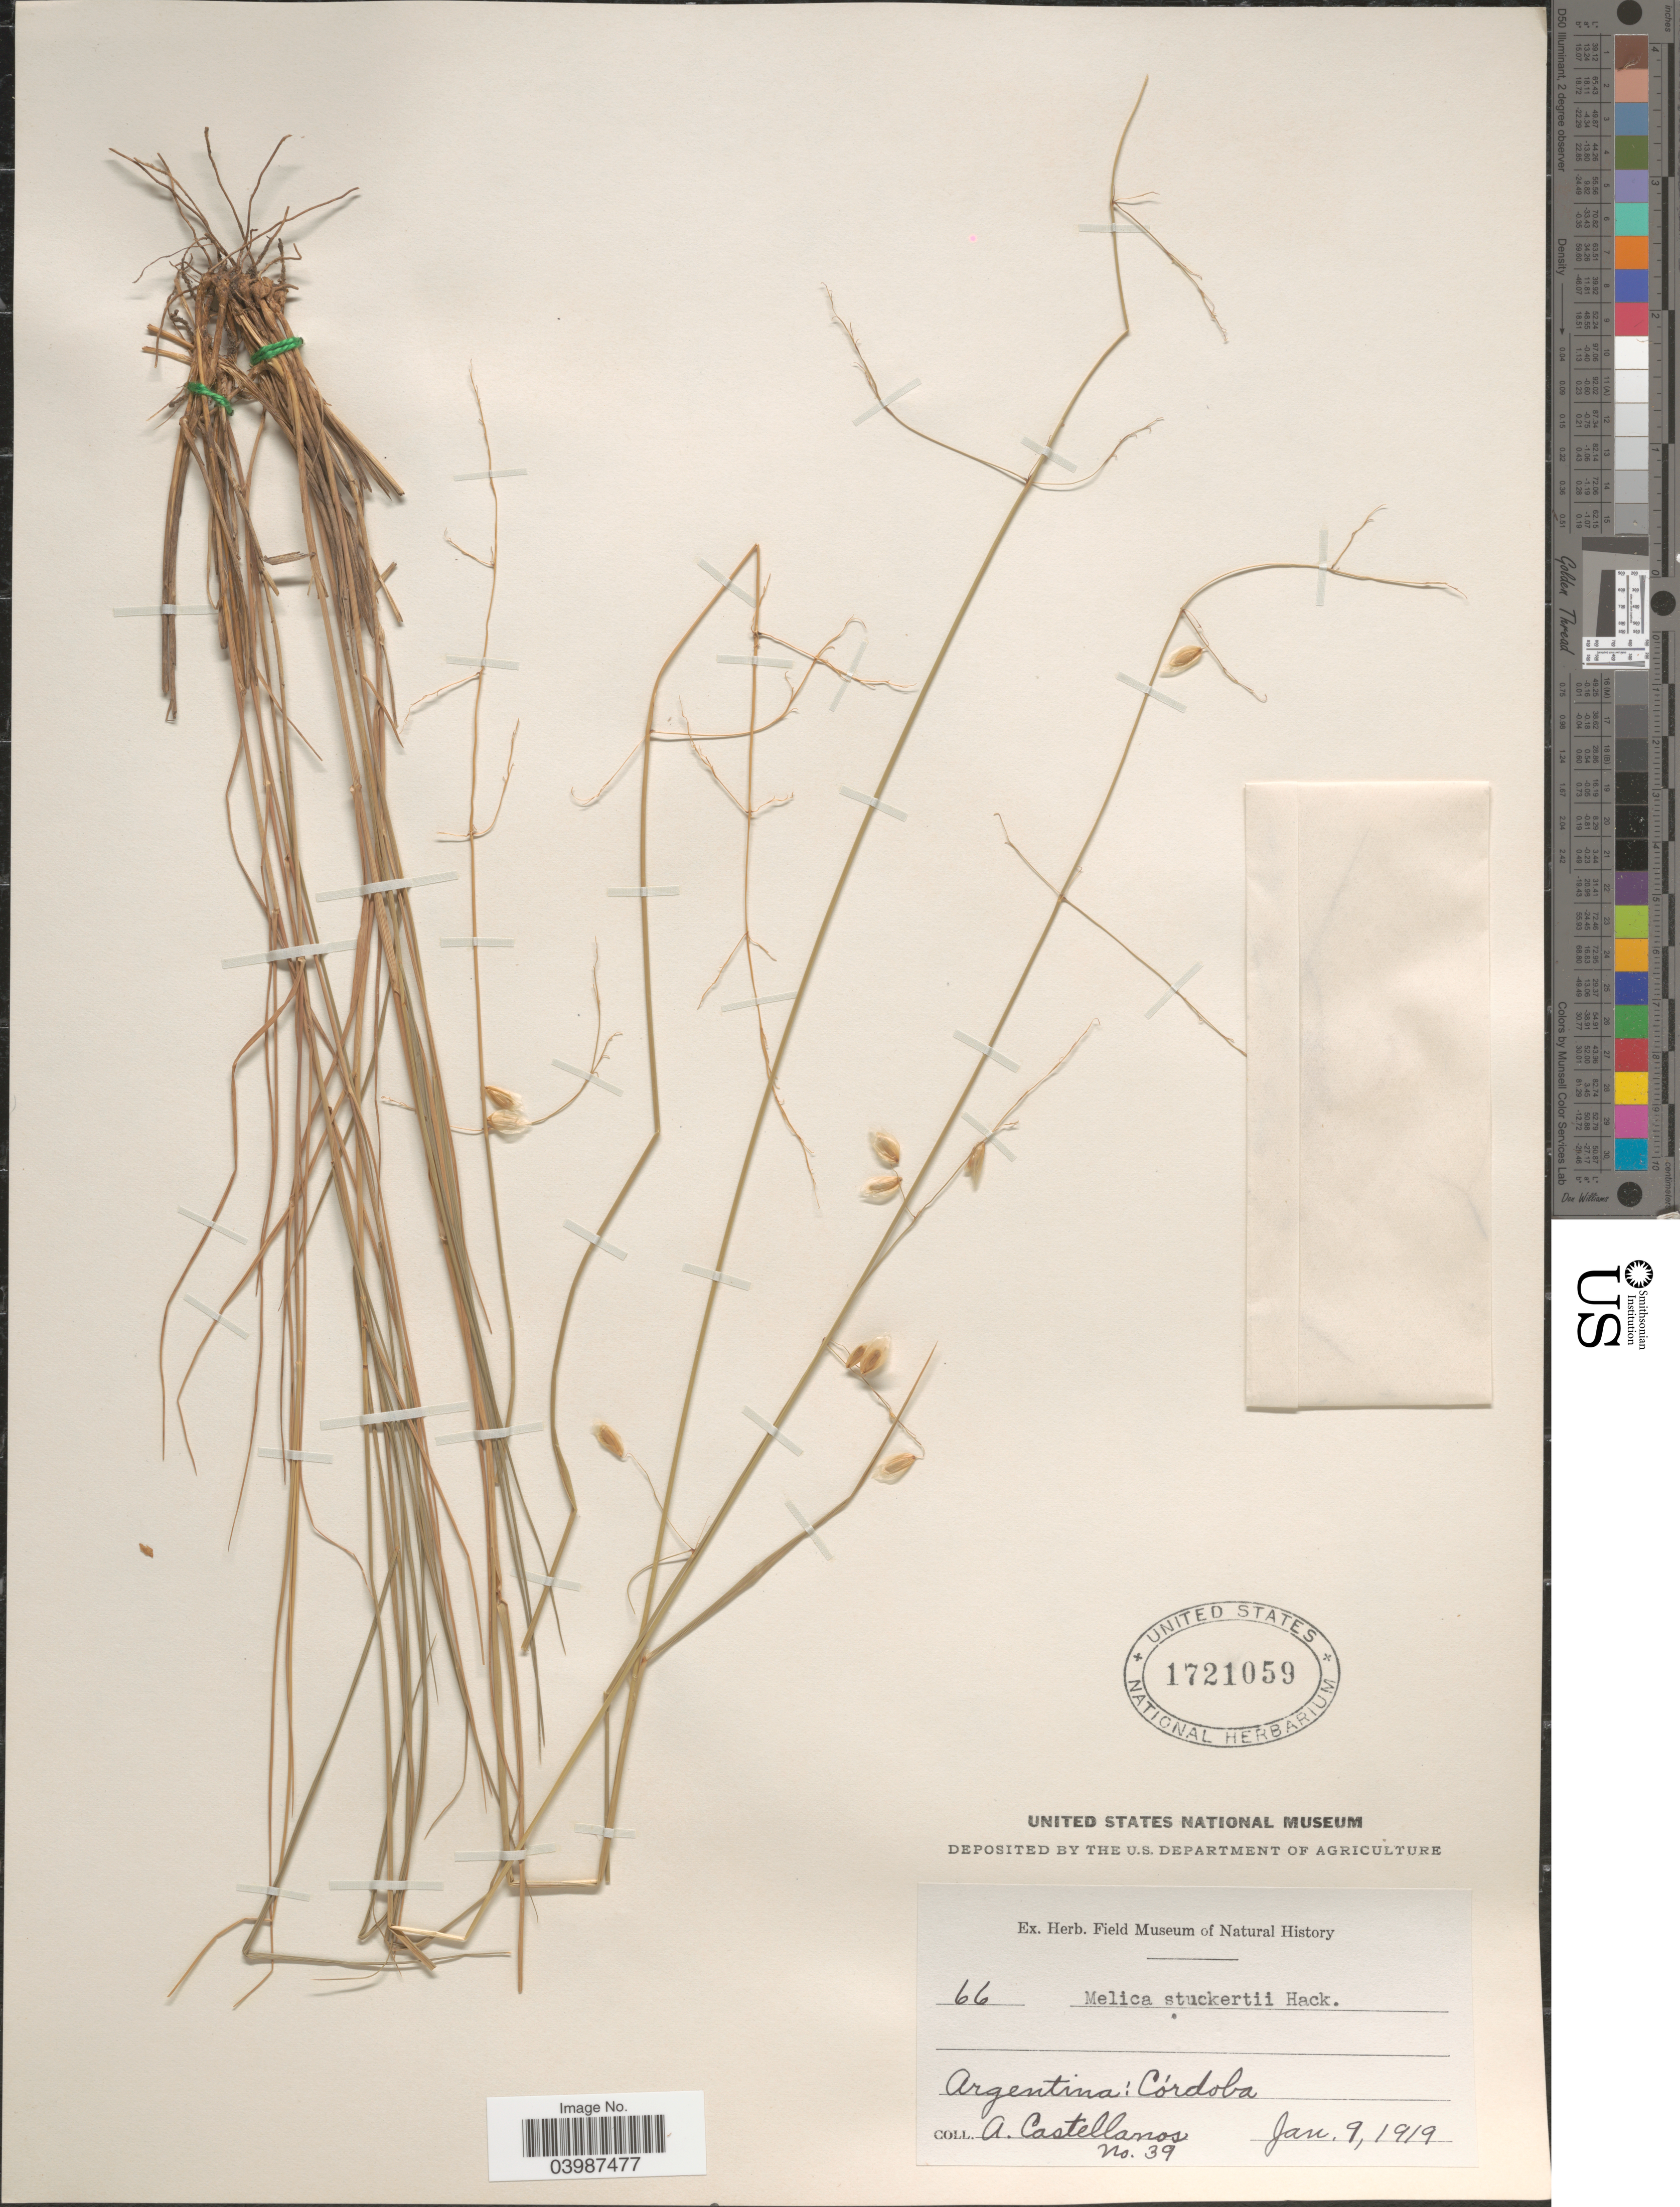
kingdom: Plantae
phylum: Tracheophyta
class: Liliopsida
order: Poales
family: Poaceae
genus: Melica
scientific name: Melica stuckertii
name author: Hack. ex Stuck.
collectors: A. Castellanos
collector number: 39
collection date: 1919-01-09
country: Argentina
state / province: Cordoba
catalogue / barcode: US 1721059